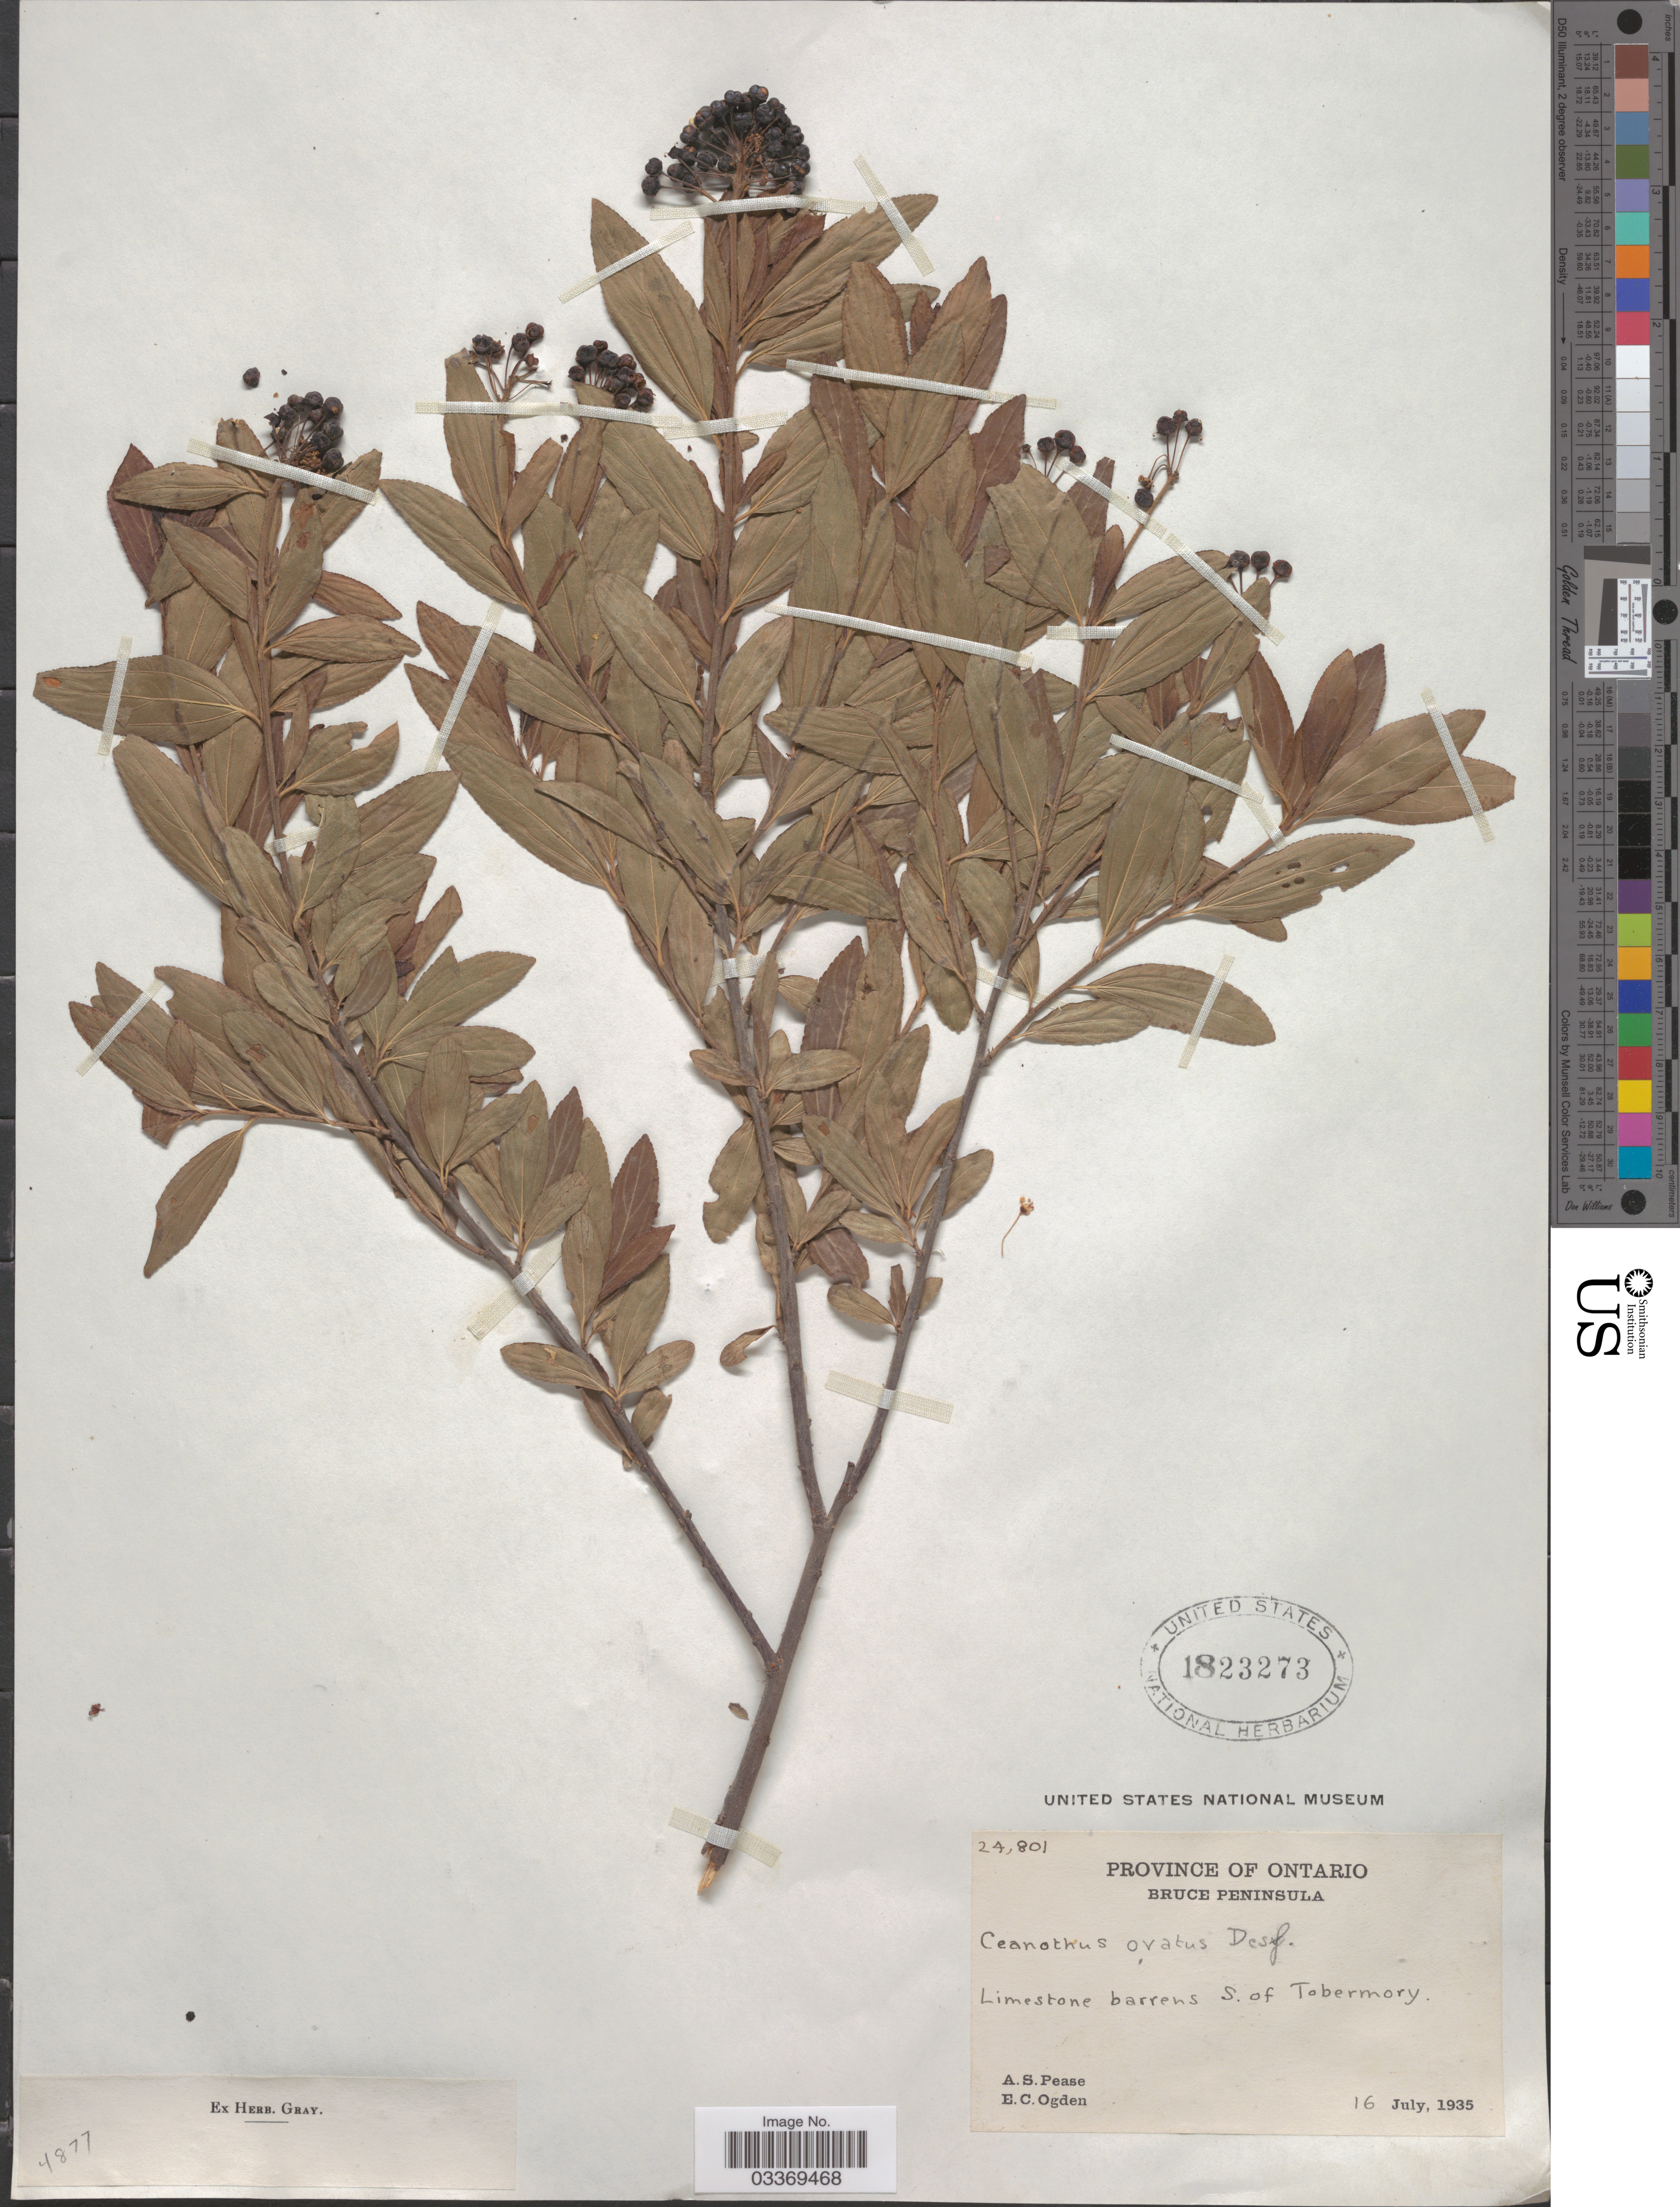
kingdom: Plantae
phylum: Tracheophyta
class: Magnoliopsida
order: Rosales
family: Rhamnaceae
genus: Ceanothus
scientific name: Ceanothus ovatus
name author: Desf.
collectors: A. S. Pease & E. Ogden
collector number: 24801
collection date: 1935-07-16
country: Canada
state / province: Ontario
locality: Bruce Peninsula. S. of Tobermory.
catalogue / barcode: US 1823273